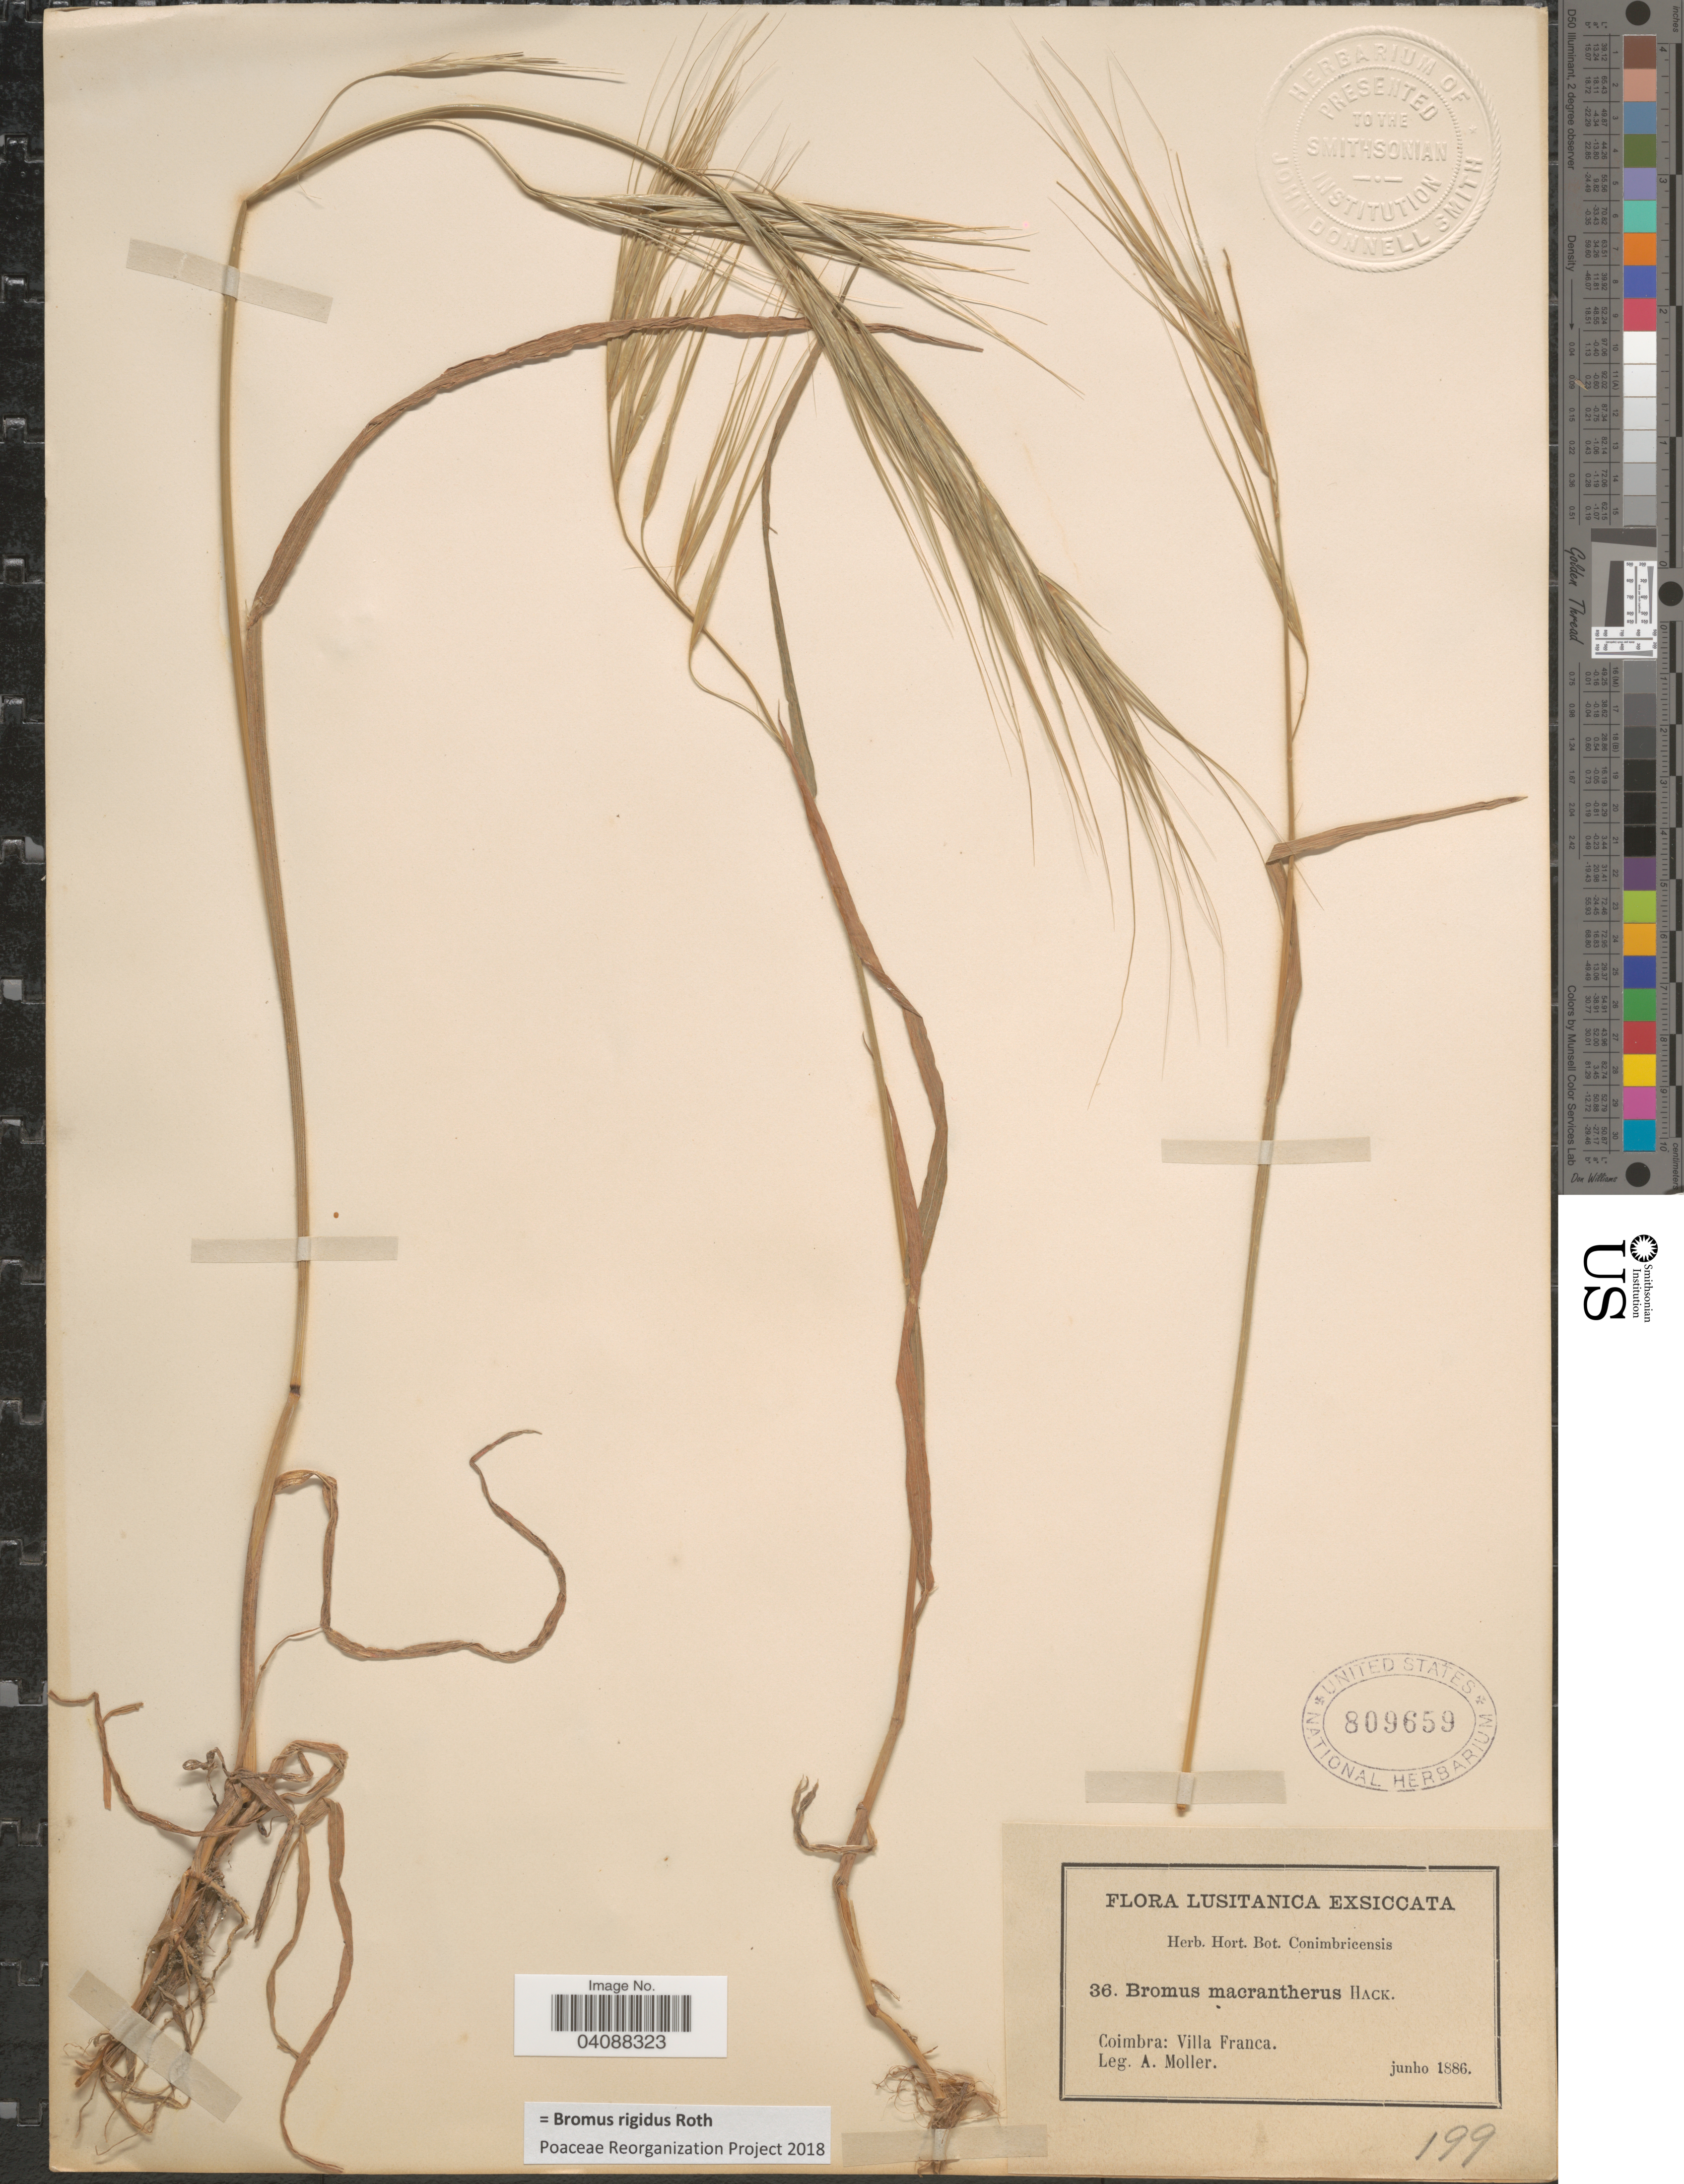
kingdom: Plantae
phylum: Tracheophyta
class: Liliopsida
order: Poales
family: Poaceae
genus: Bromus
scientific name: Bromus rigidus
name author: Roth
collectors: A. Moller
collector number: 36/199?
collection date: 1886-06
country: Portugal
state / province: Coimbra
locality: Lusitanica. Villa Franca.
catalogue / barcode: US 809659